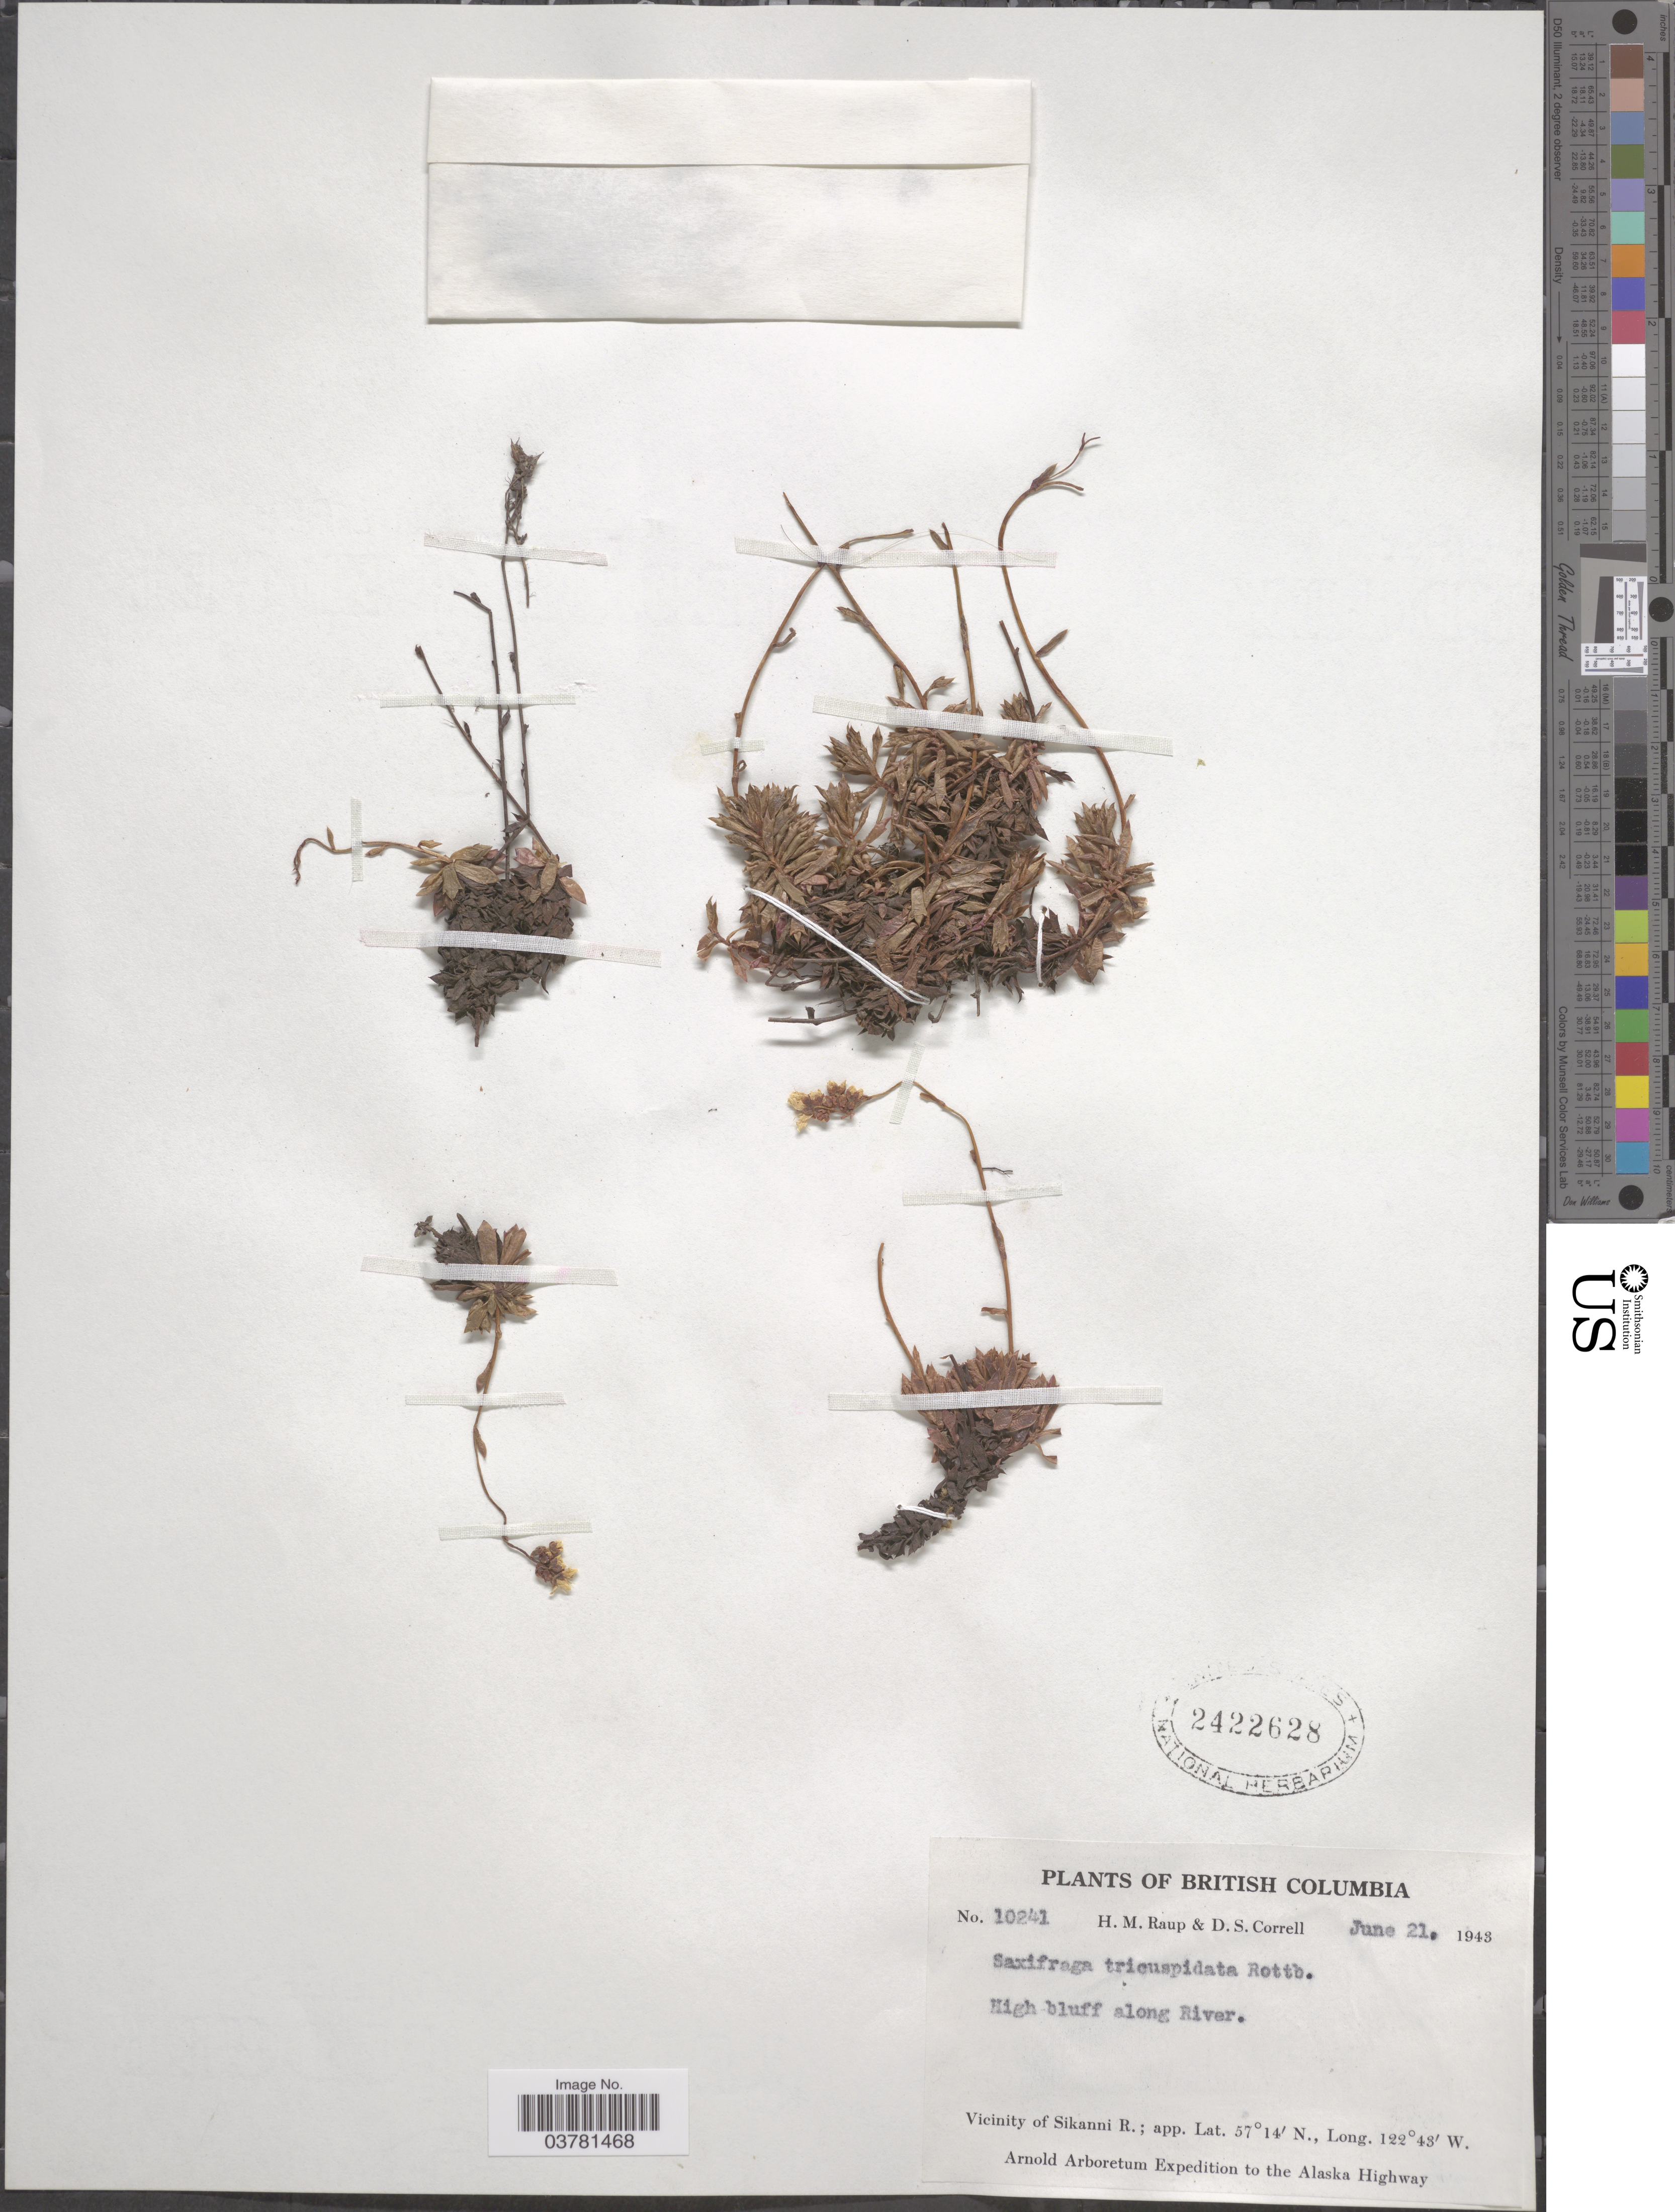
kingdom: Plantae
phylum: Tracheophyta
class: Magnoliopsida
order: Saxifragales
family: Saxifragaceae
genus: Saxifraga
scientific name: Saxifraga tricuspidata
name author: Rottb.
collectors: H. Raup & D. S. Correll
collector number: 10241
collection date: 1943-06-21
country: Canada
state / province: British Columbia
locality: High-bluff along River. Vicinity of Sikanni R. Arnold Arboretum Expedition to the Alaska Highway.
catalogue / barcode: US 2422628